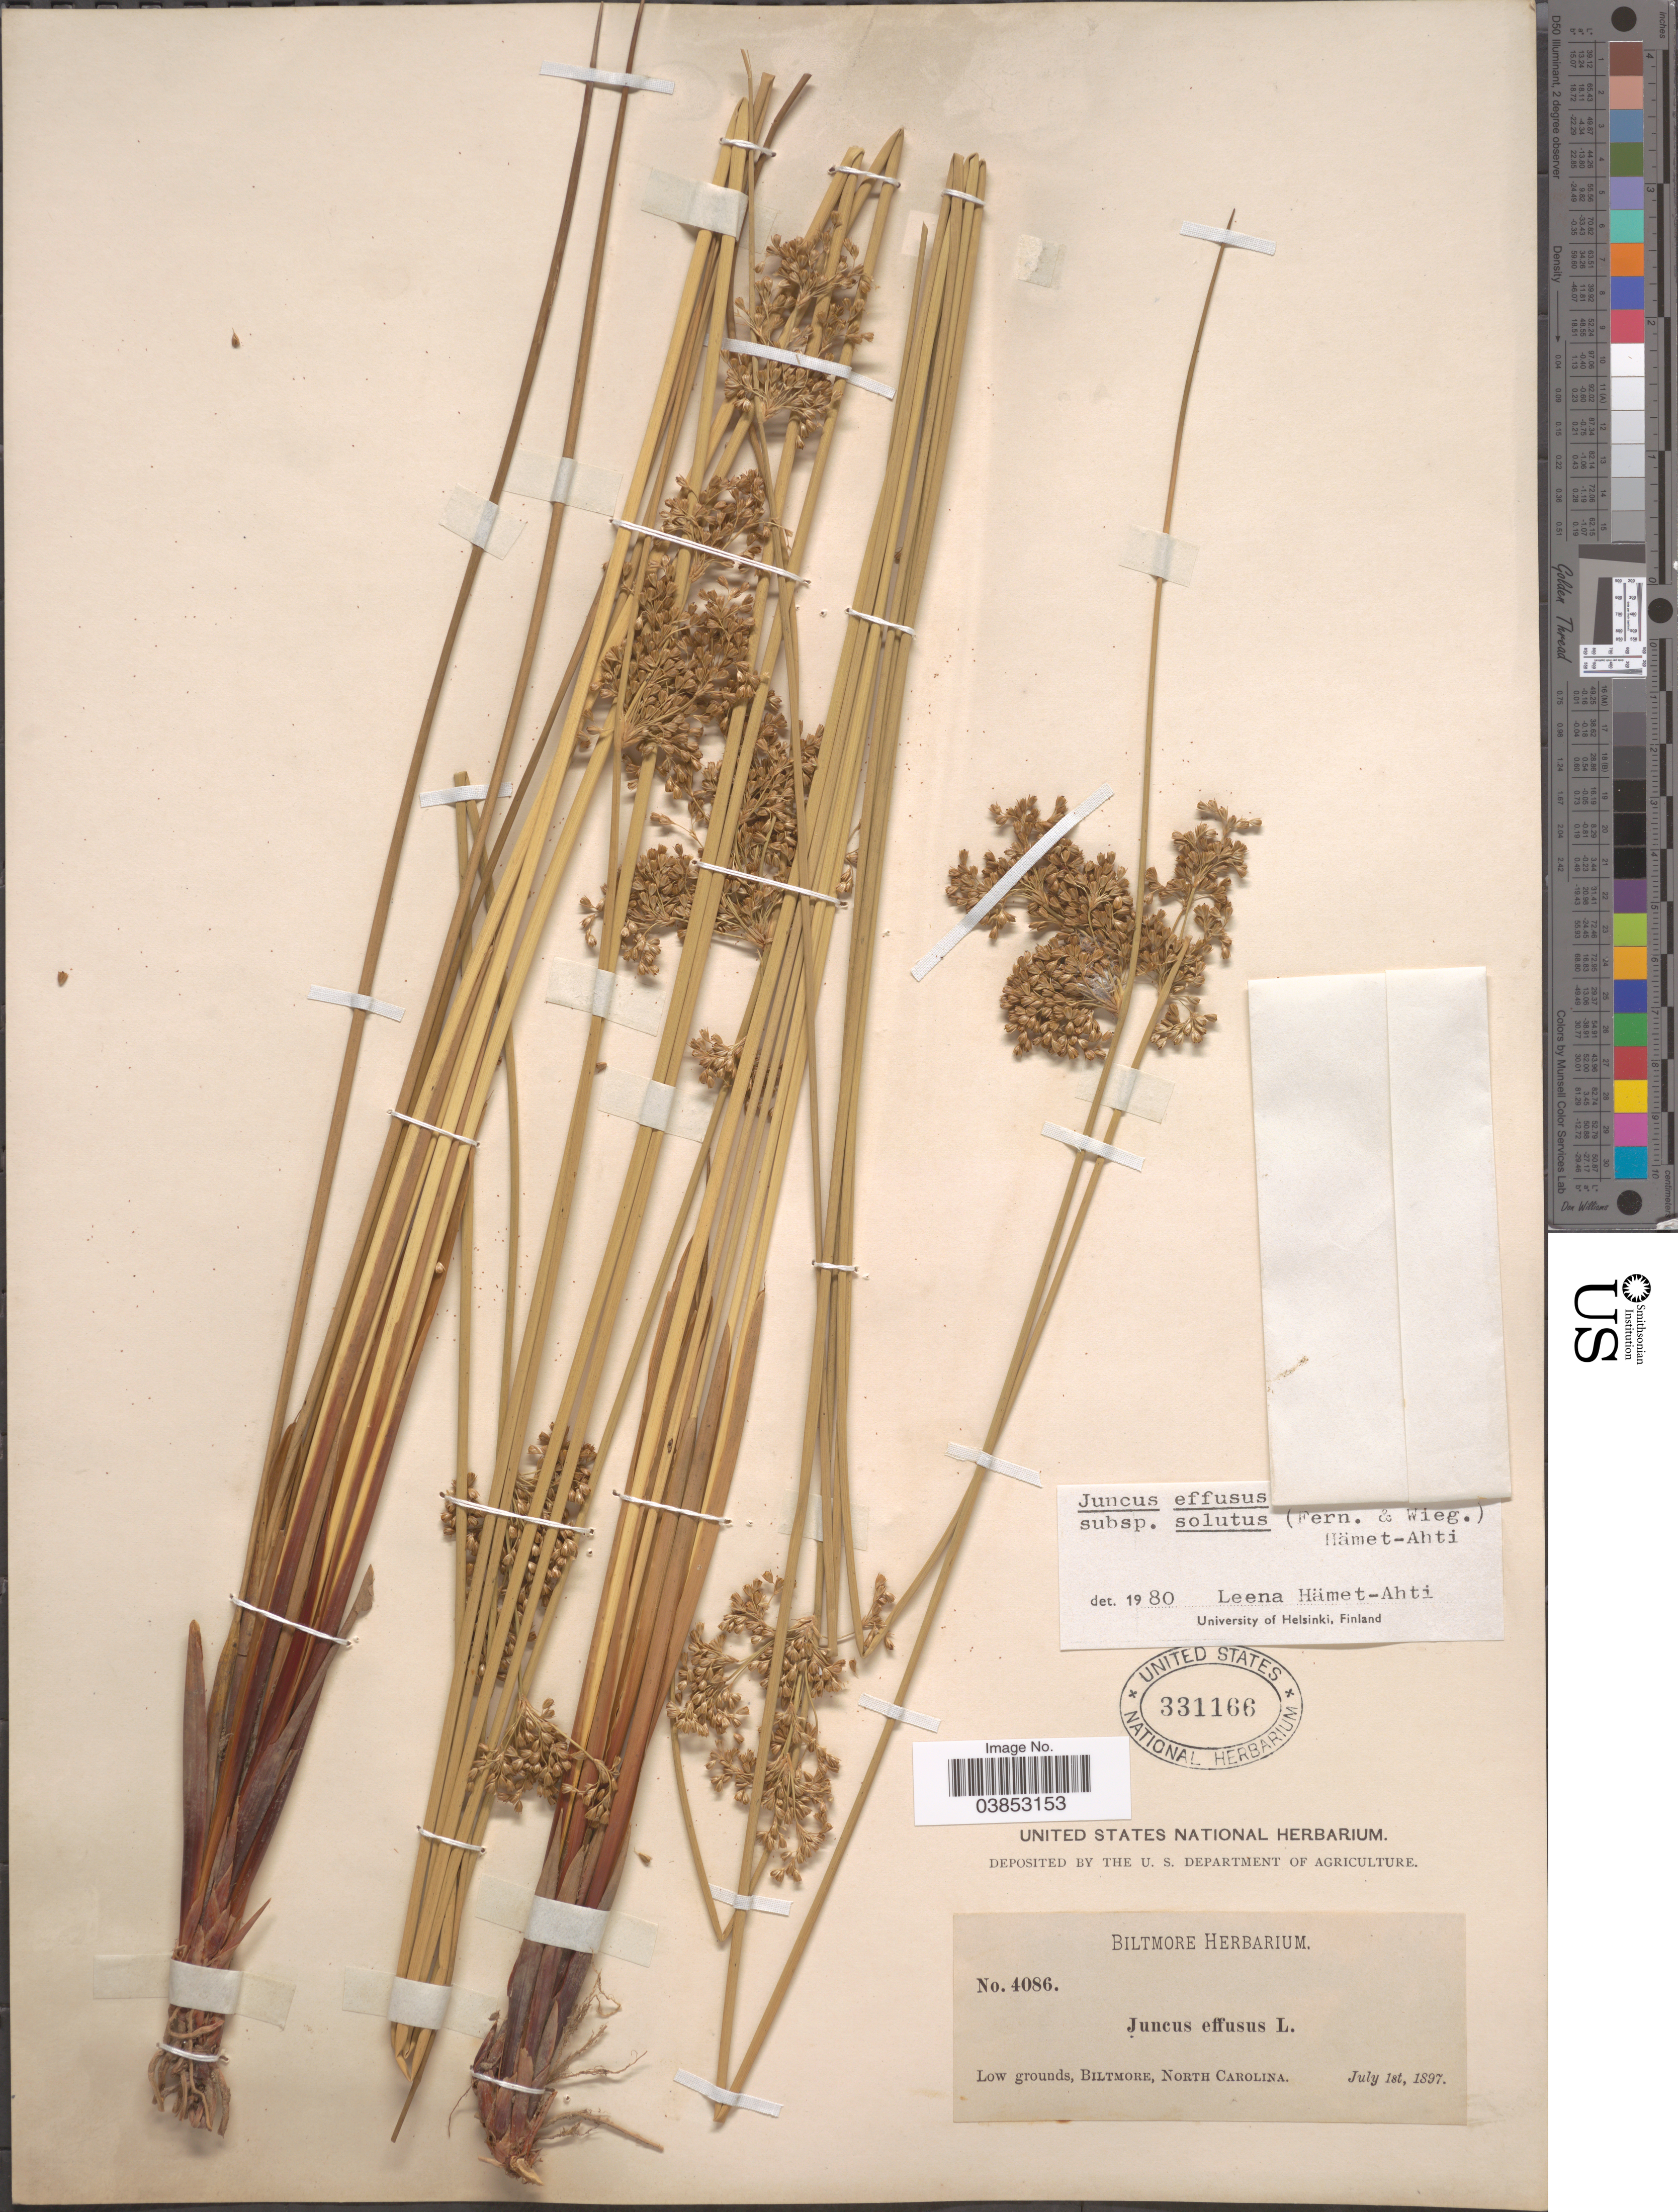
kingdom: Plantae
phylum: Tracheophyta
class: Liliopsida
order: Poales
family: Juncaceae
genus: Juncus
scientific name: Juncus effusus var. solutus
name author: Fernald & Wiegand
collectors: ex herb. Biltmore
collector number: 4086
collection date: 1897-07-01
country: United States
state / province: North Carolina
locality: Biltmore.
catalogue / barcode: US 331166